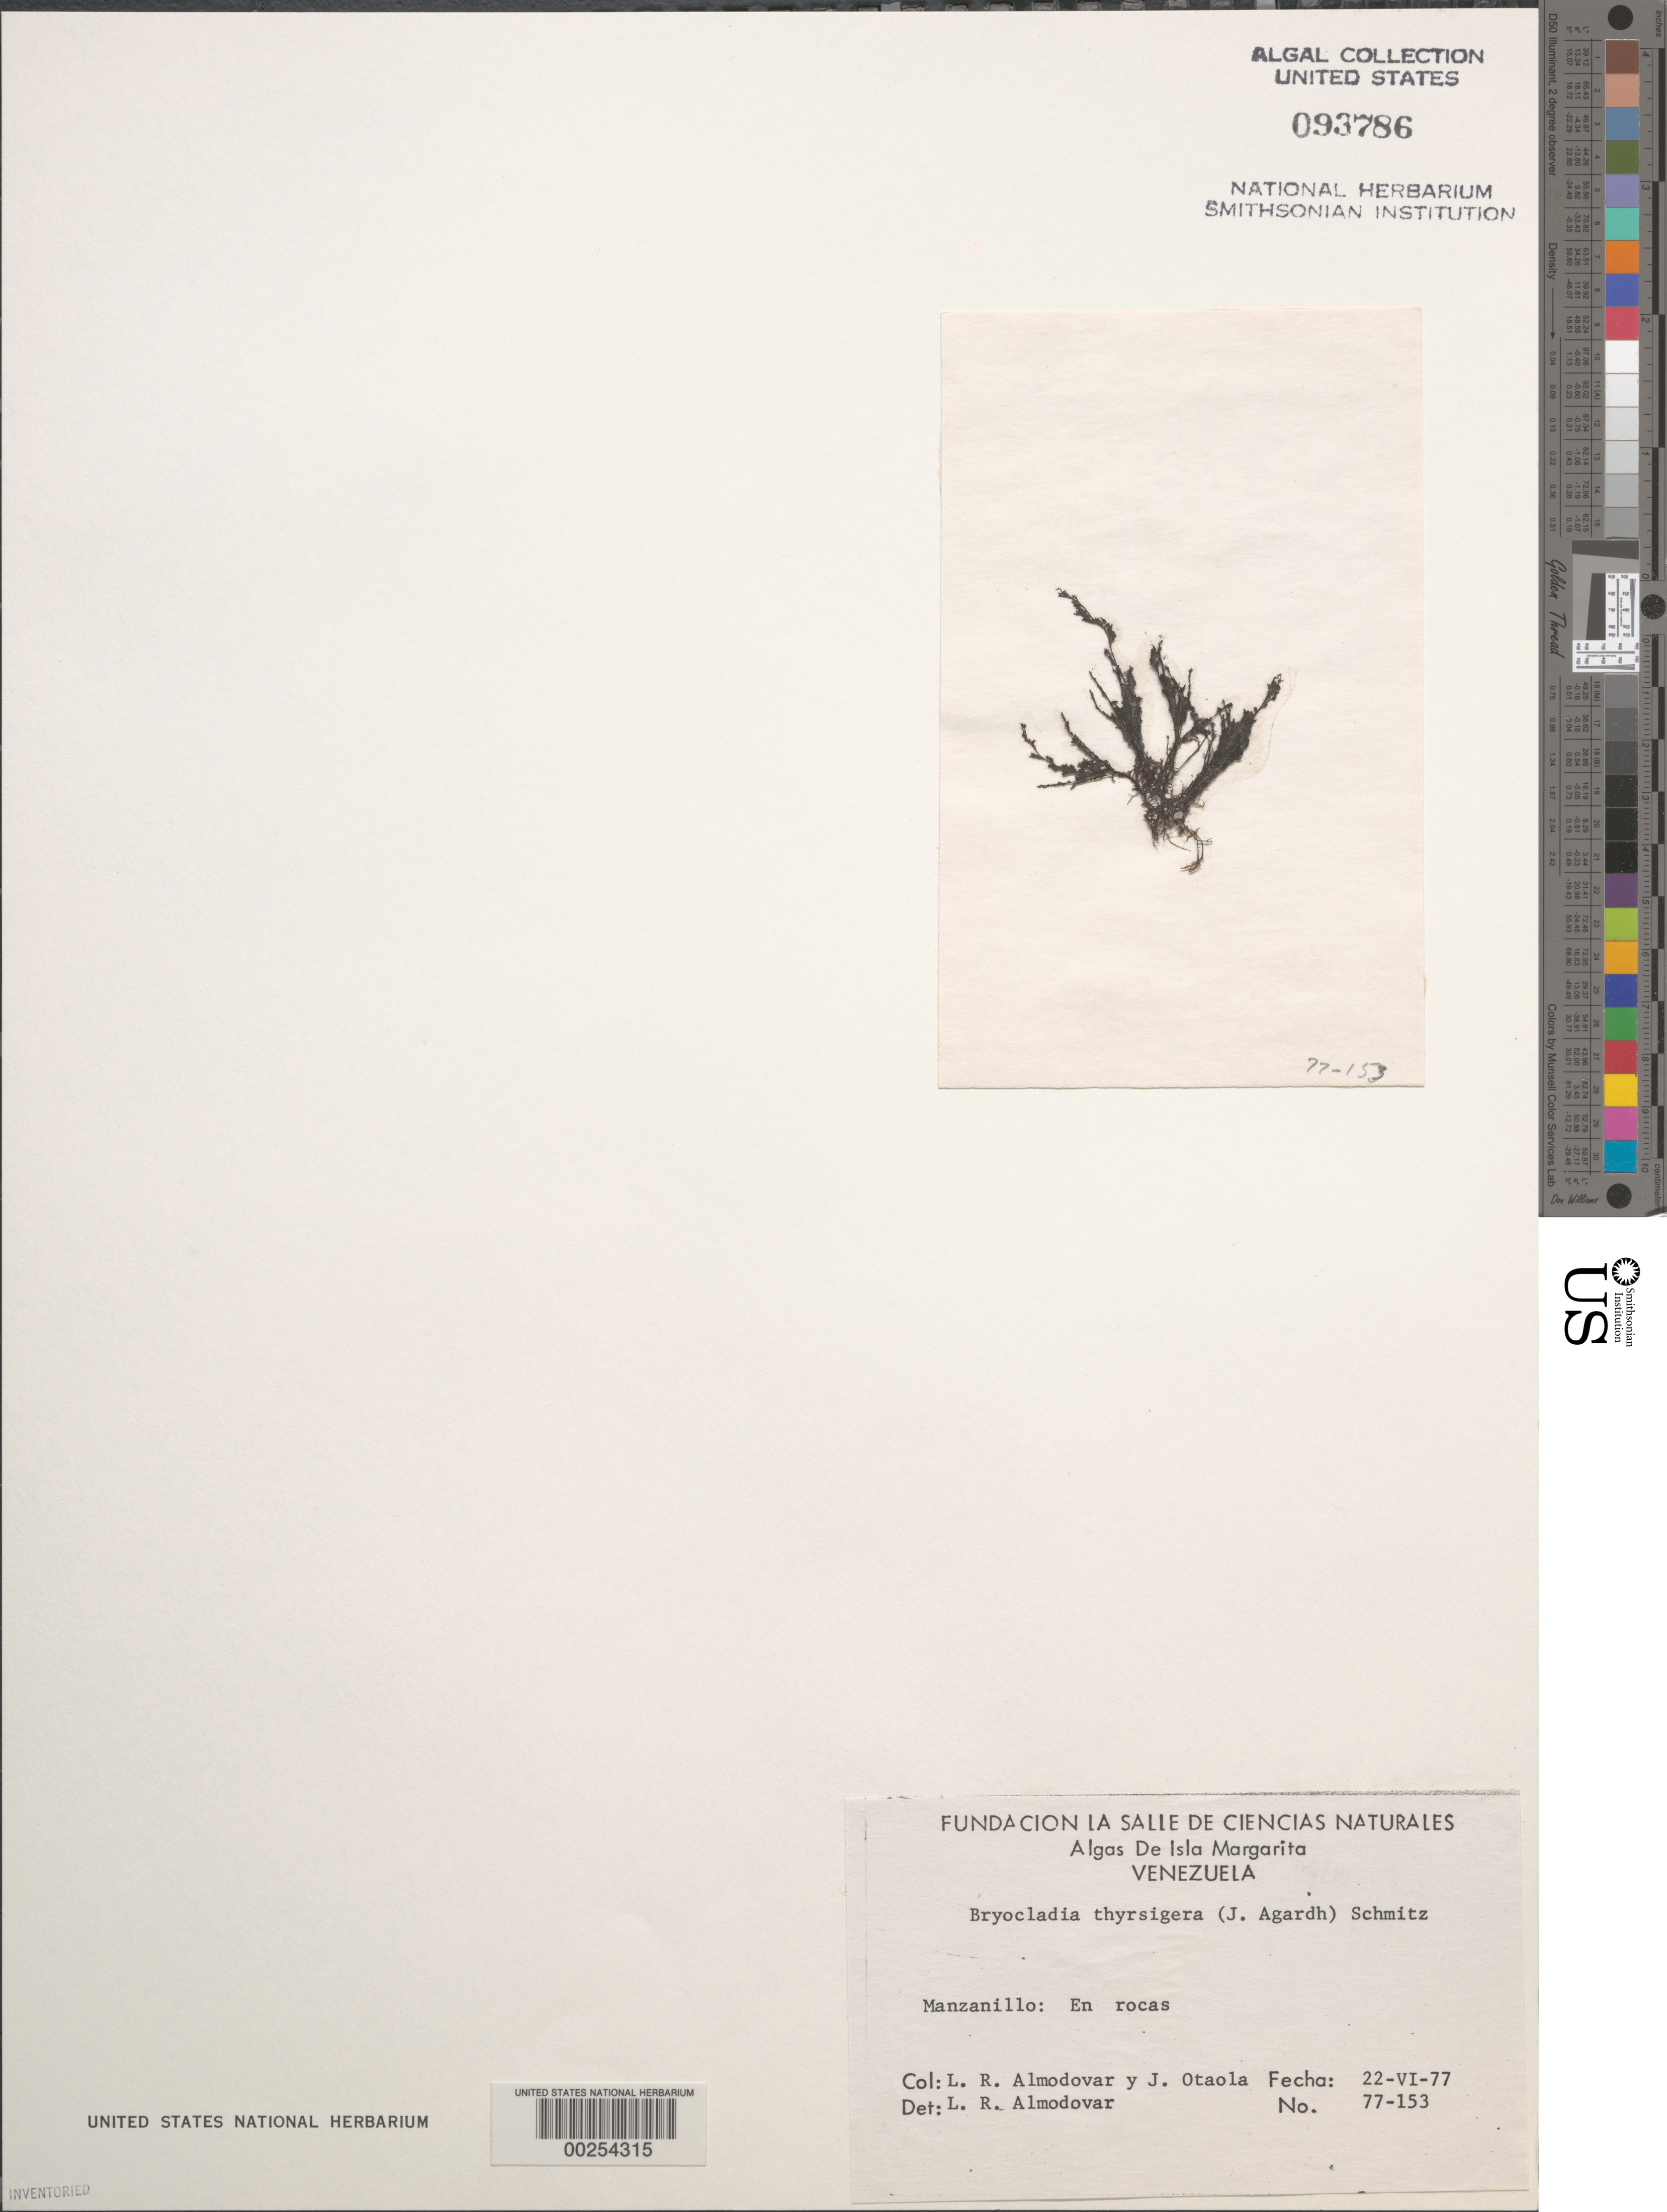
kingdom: Plantae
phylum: Rhodophyta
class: Florideophyceae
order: Ceramiales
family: Rhodomelaceae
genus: Bryocladia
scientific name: Bryocladia thyrsigera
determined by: Almodovar, L. R.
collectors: L. Almodovar & J. Otaola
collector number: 77-153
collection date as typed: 22 Jun 1977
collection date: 1977-06-22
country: Venezuela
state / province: Nueva Esparta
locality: Manzanillo, isla de margarita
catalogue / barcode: US 93786